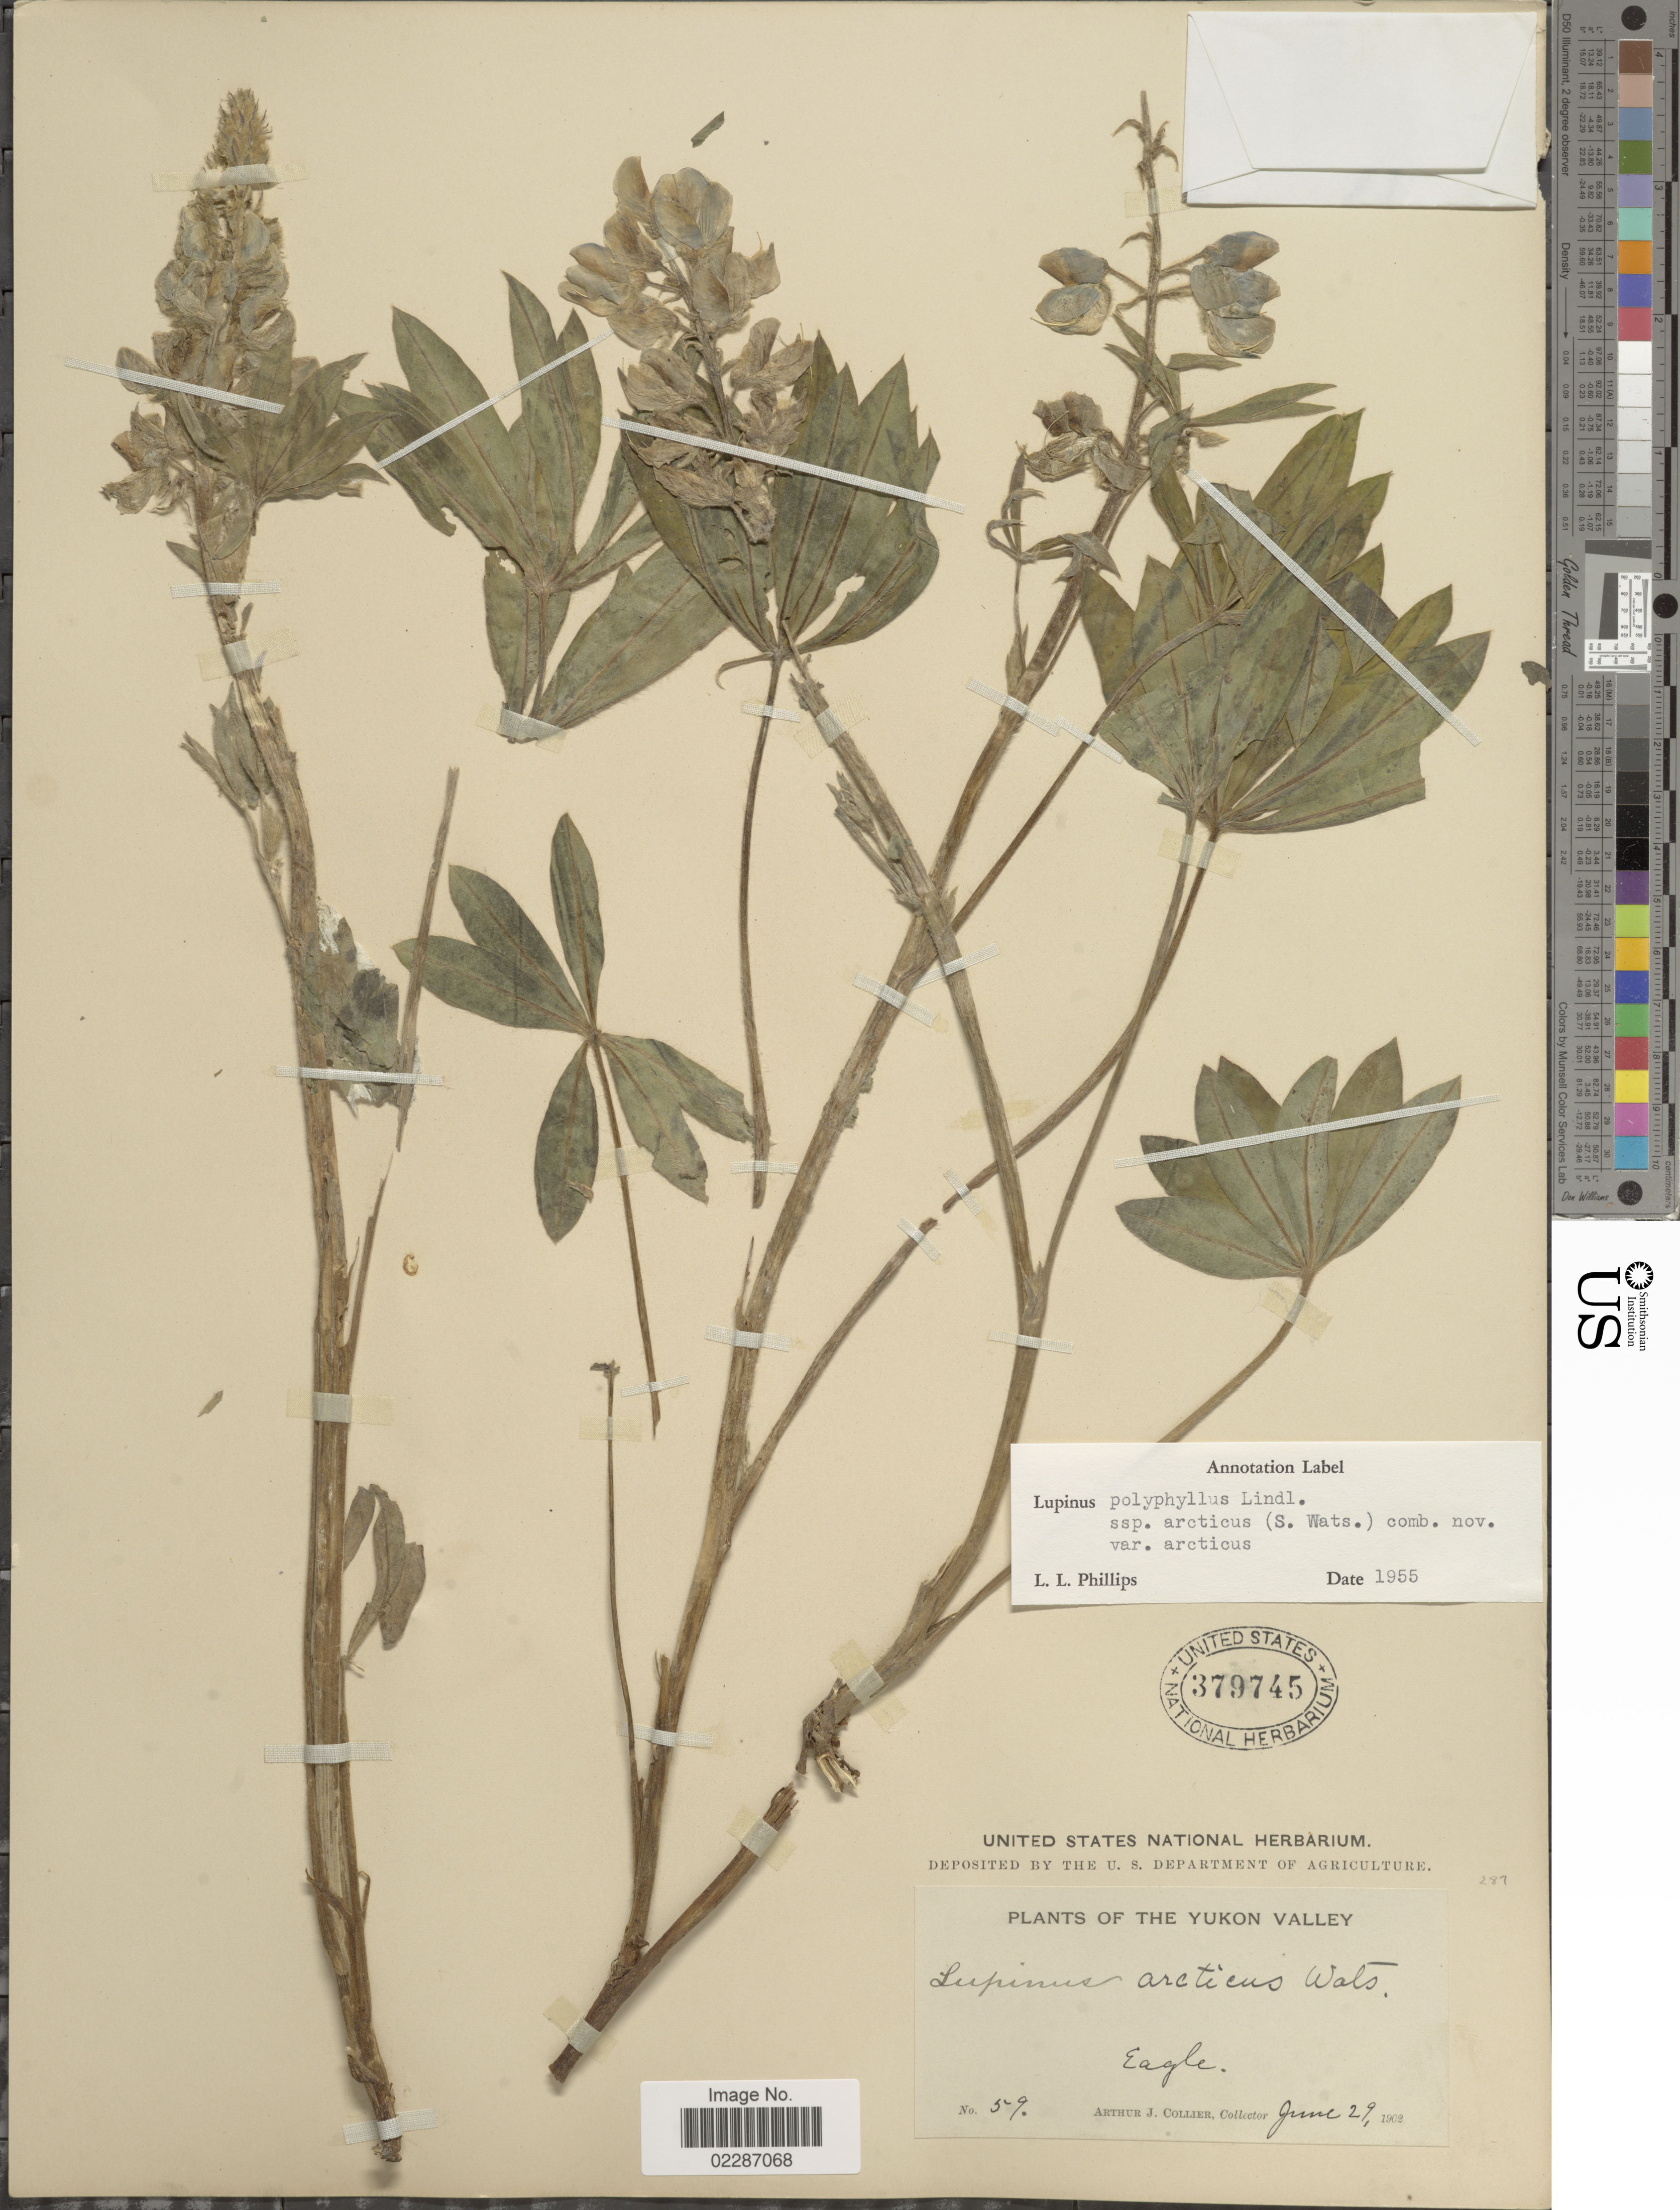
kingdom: Plantae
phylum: Tracheophyta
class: Magnoliopsida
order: Fabales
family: Fabaceae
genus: Lupinus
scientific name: Lupinus arcticus subsp. arcticus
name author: S. Watson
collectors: A. Collier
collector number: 59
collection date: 1902-06-29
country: Canada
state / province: Yukon Territory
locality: Yukon Valley, Eagle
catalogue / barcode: US 379745